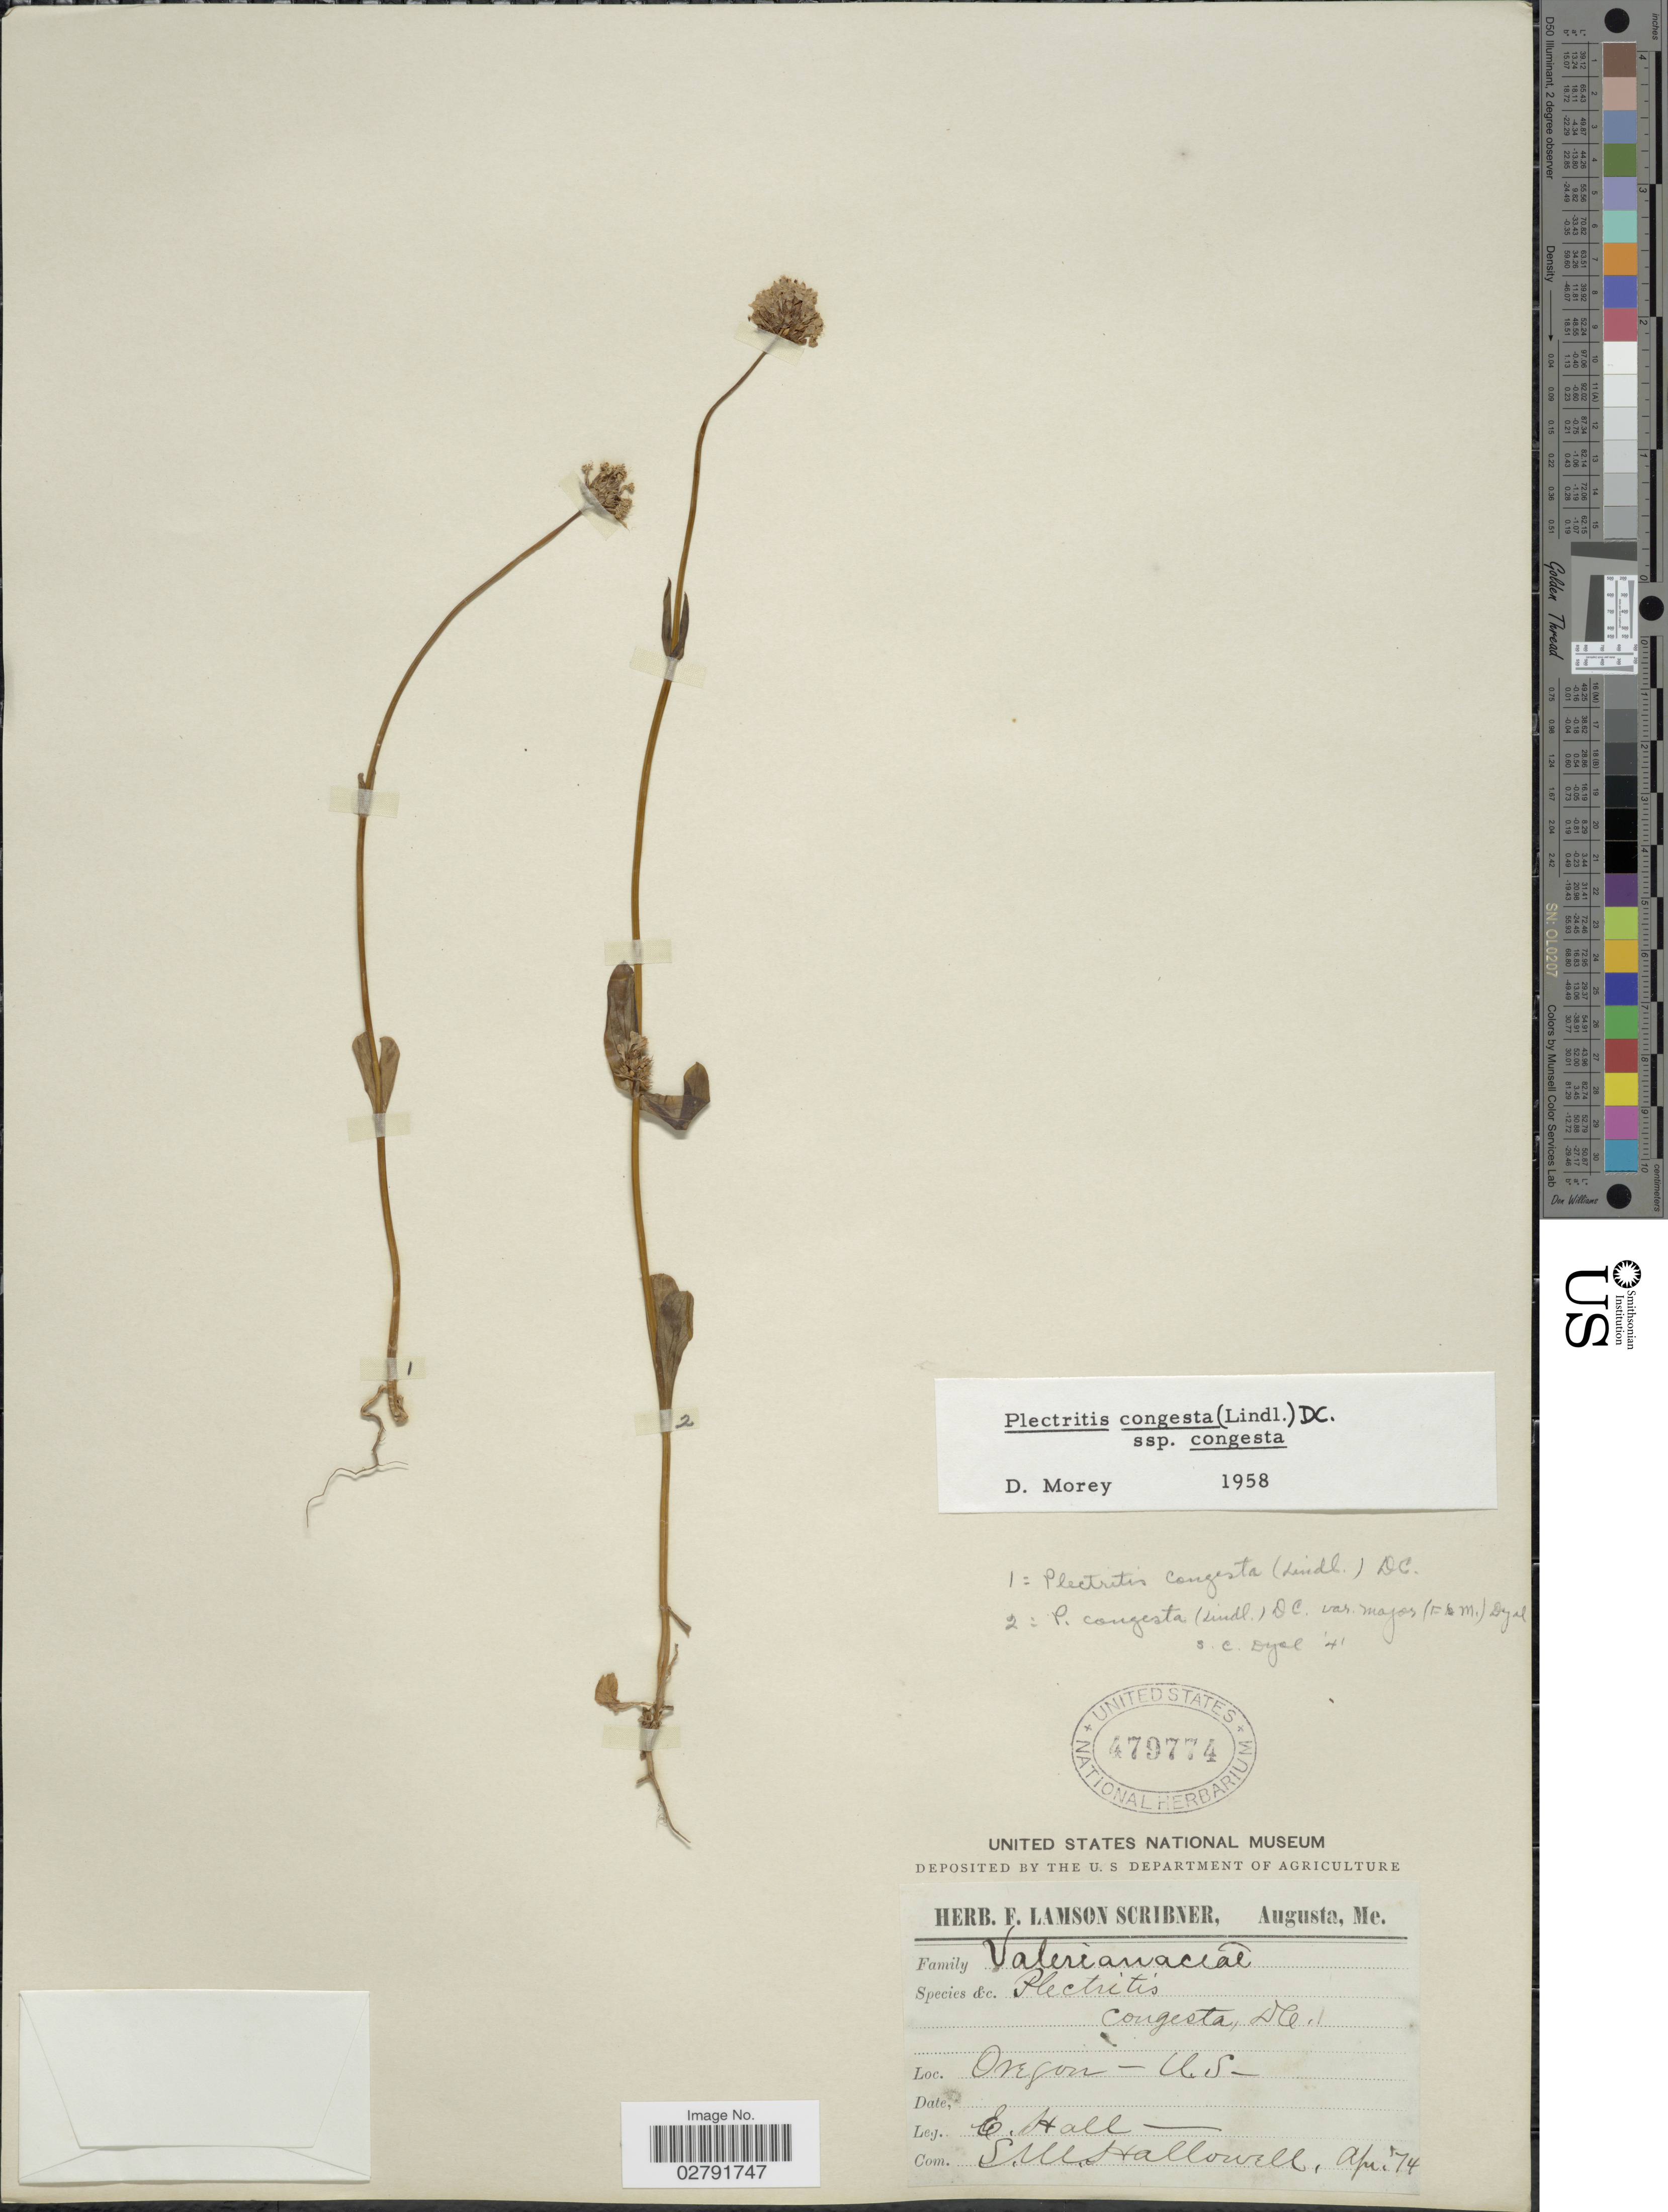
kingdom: Plantae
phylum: Tracheophyta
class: Magnoliopsida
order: Dipsacales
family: Caprifoliaceae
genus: Plectritis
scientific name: Plectritis congesta subsp. congesta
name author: (Lindl.) DC.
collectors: E. Hall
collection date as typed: Transcribed d/m/y: /4/74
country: United States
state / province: Oregon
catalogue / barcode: US 479774